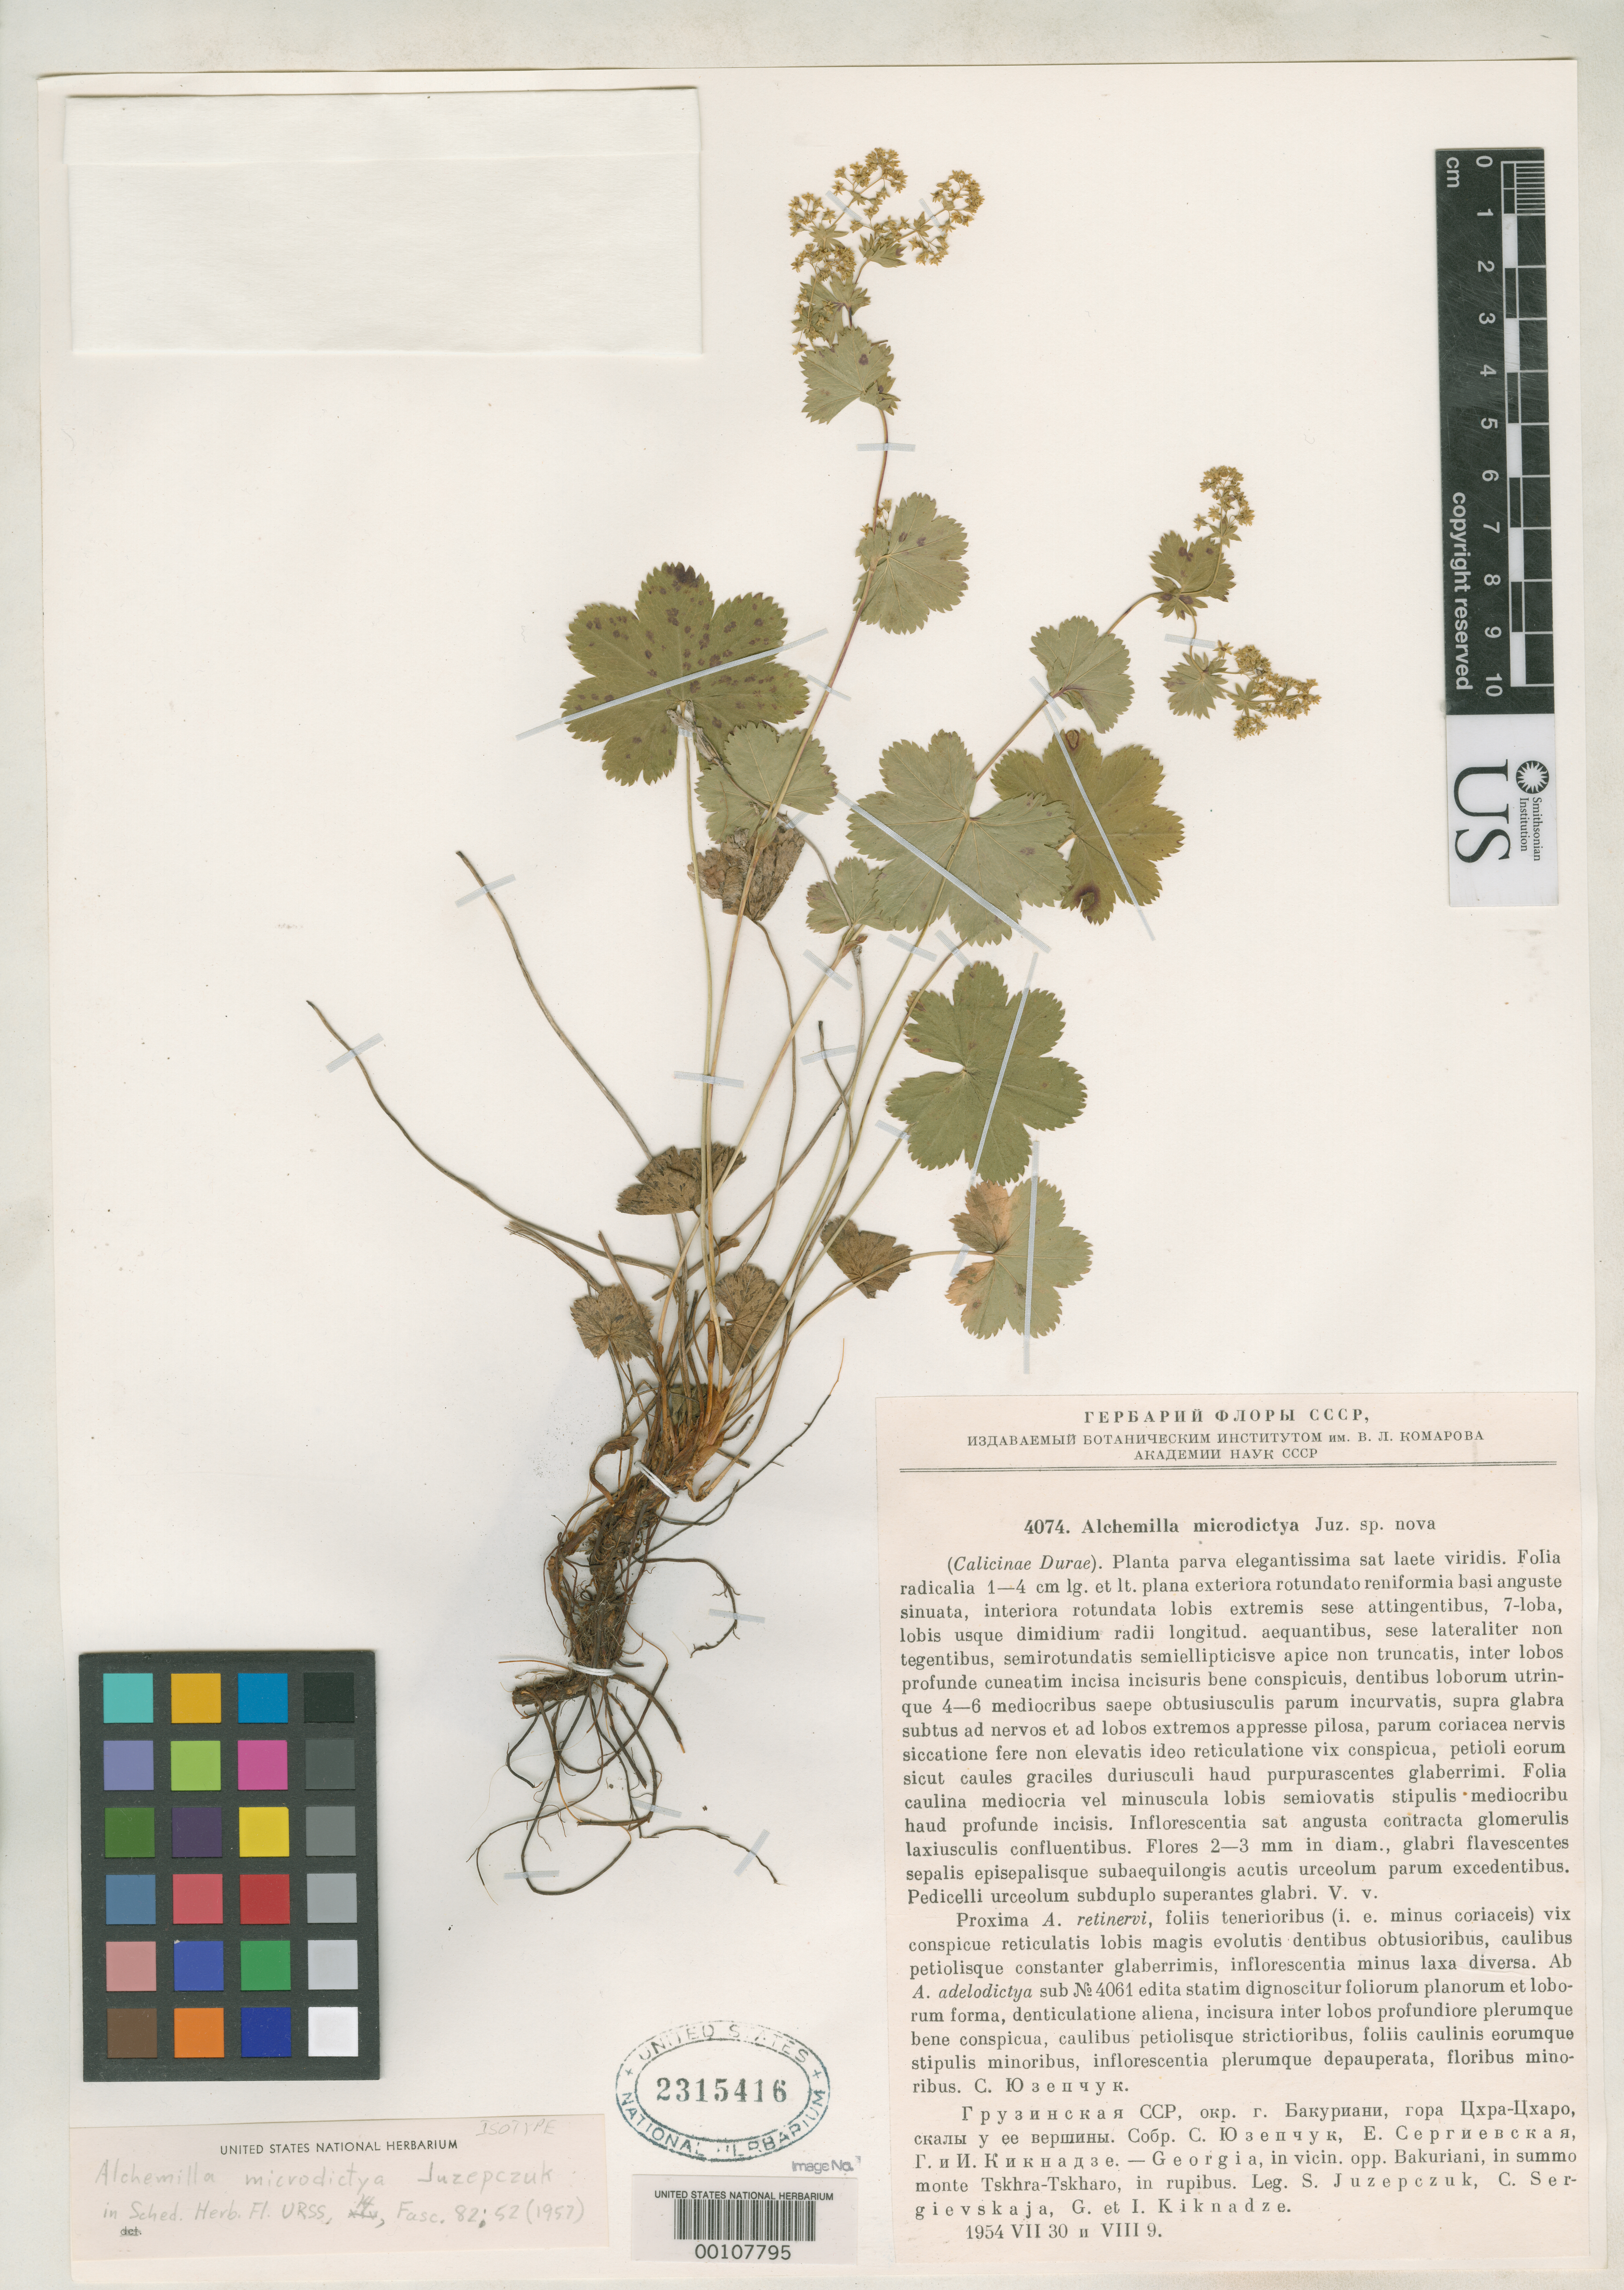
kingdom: Plantae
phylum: Tracheophyta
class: Magnoliopsida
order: Rosales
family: Rosaceae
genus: Alchemilla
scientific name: Alchemilla microdictya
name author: Juz.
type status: Isotype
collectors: S. V. Juzepczuk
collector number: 4074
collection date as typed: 30 Jul 1954 to 09 Aug 1954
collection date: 1954-07-30/1954-08-09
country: Georgia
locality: Bakhuriani. (on label as Georgian SSR, USSR).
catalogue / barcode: US 2315416